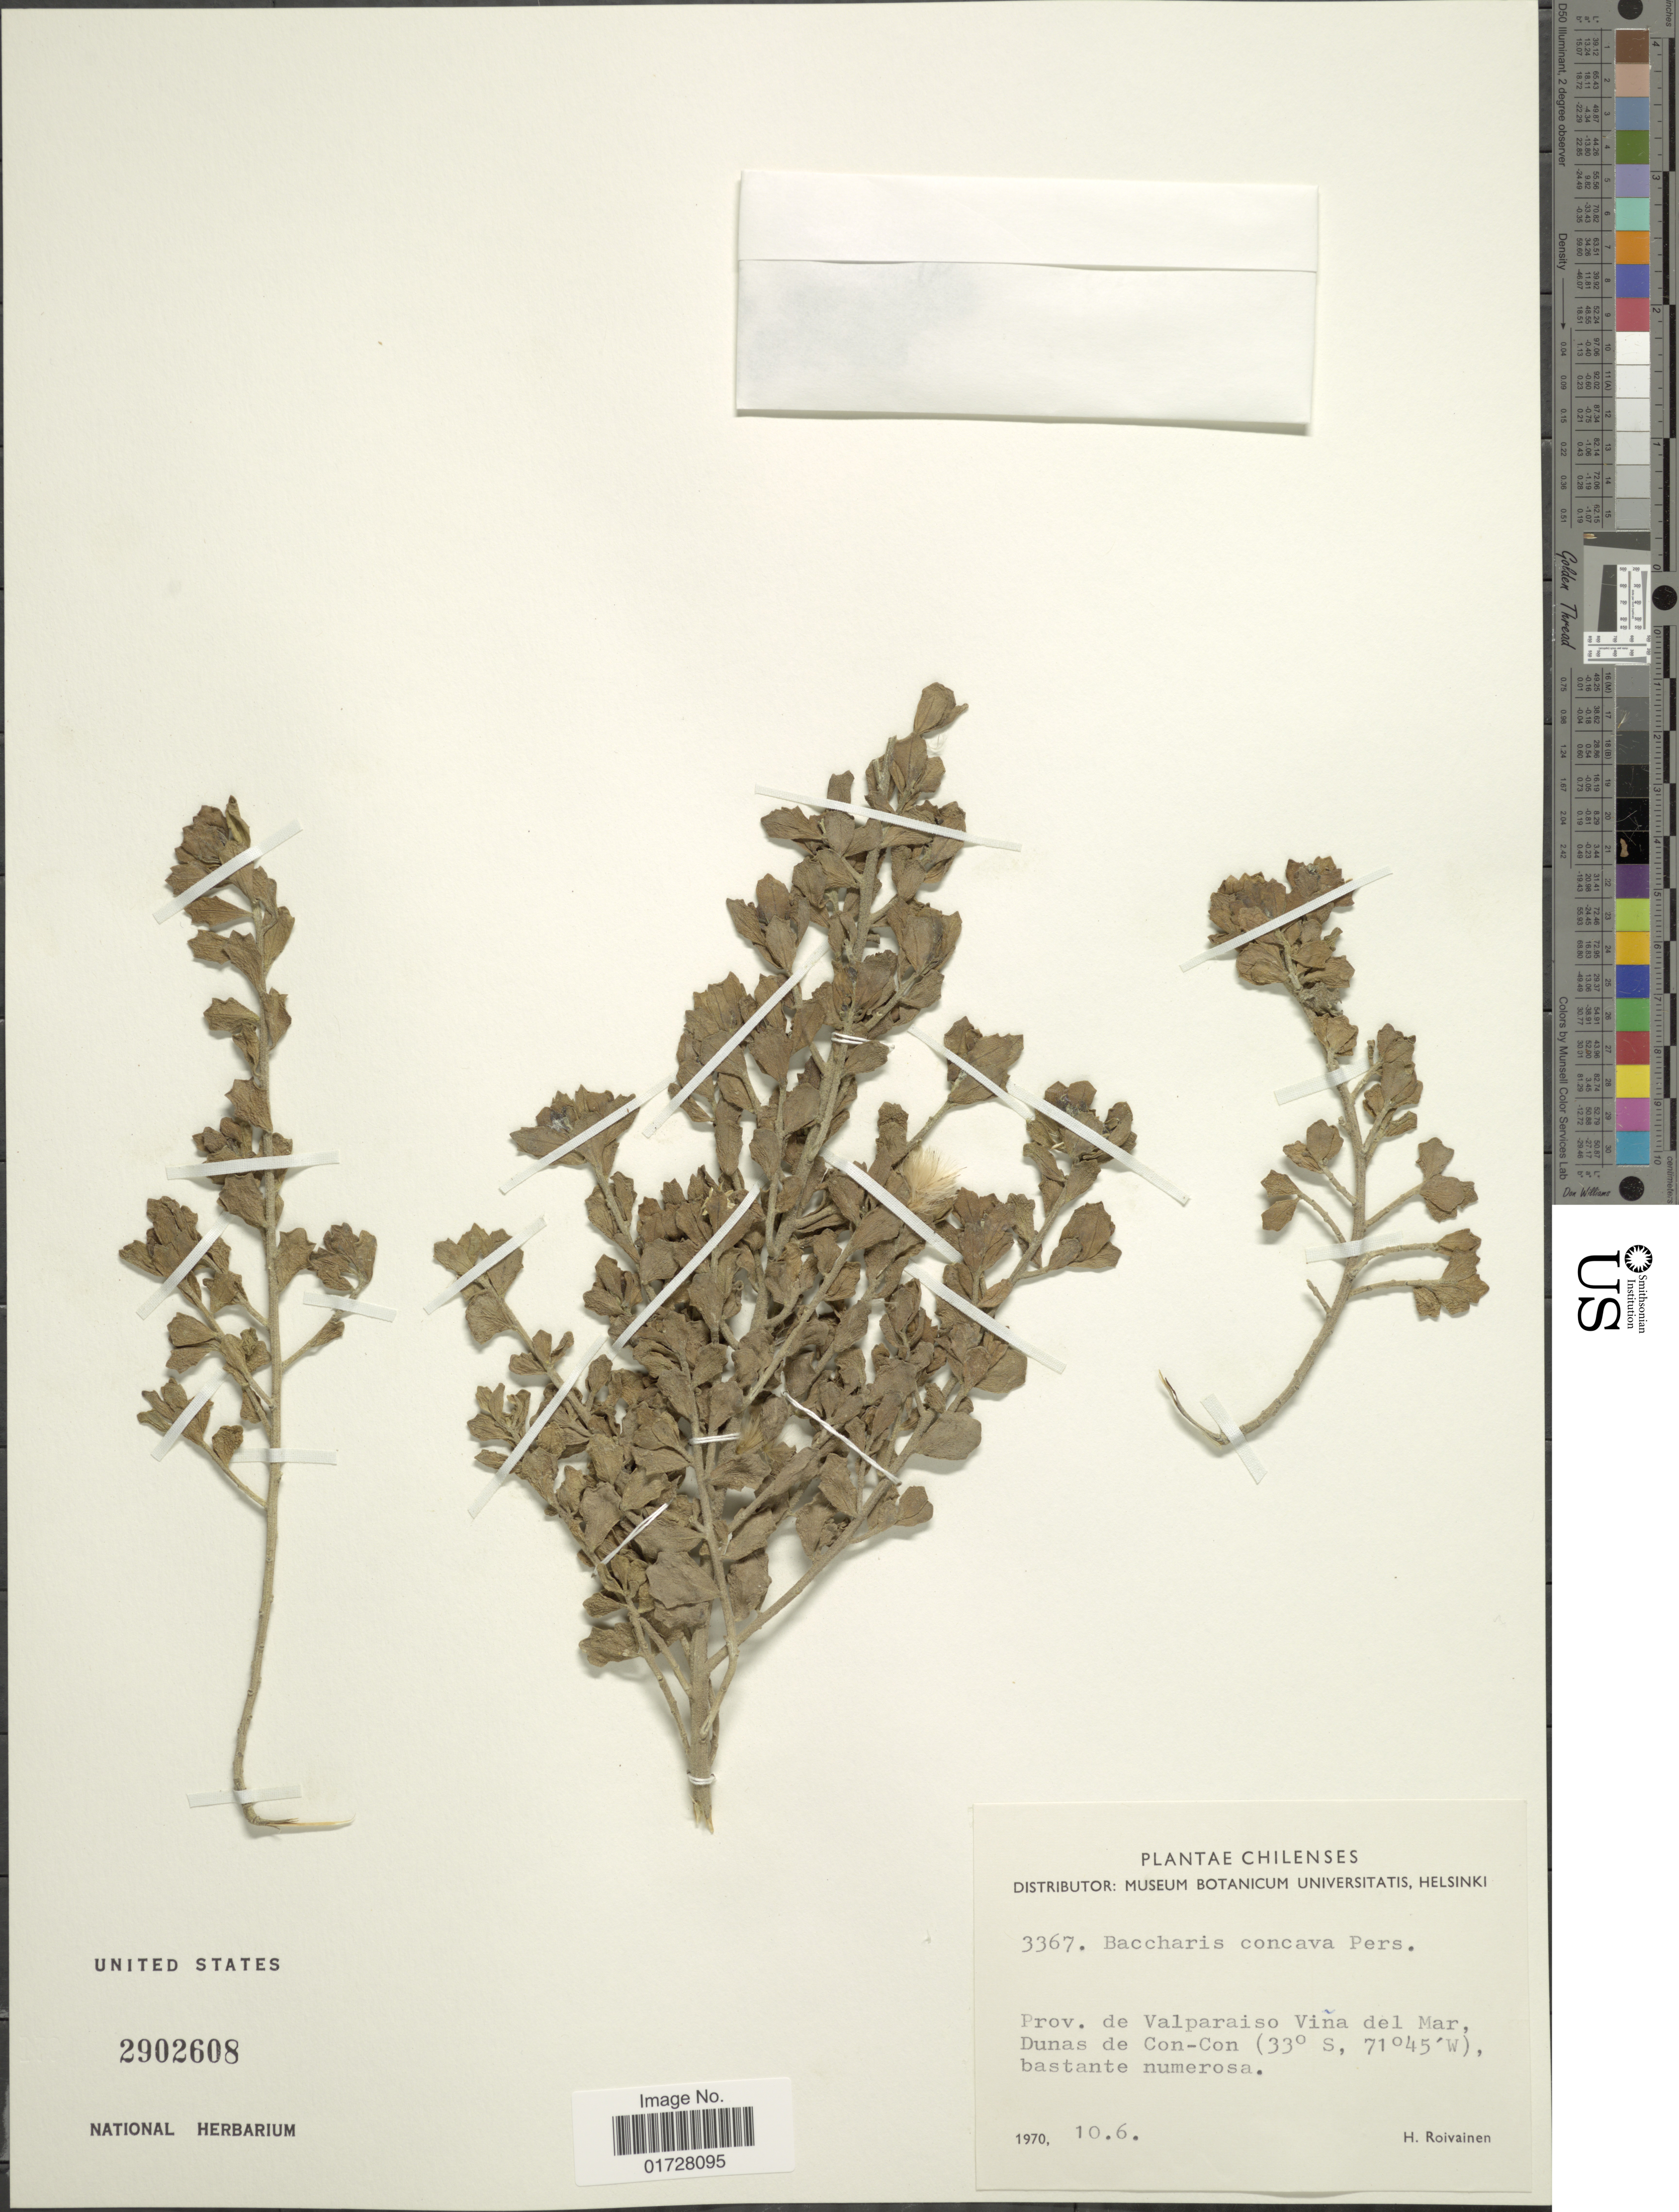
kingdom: Plantae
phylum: Tracheophyta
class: Magnoliopsida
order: Asterales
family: Asteraceae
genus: Baccharis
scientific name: Baccharis concava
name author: (Ruiz & Pav.) Pers.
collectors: H. Roivainen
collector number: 3367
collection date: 1970-06-10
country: Chile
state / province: Valparaíso (V)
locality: Prov. de Valparaiso Vina del Mar, Dunas de Con-Con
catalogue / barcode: US 2902608